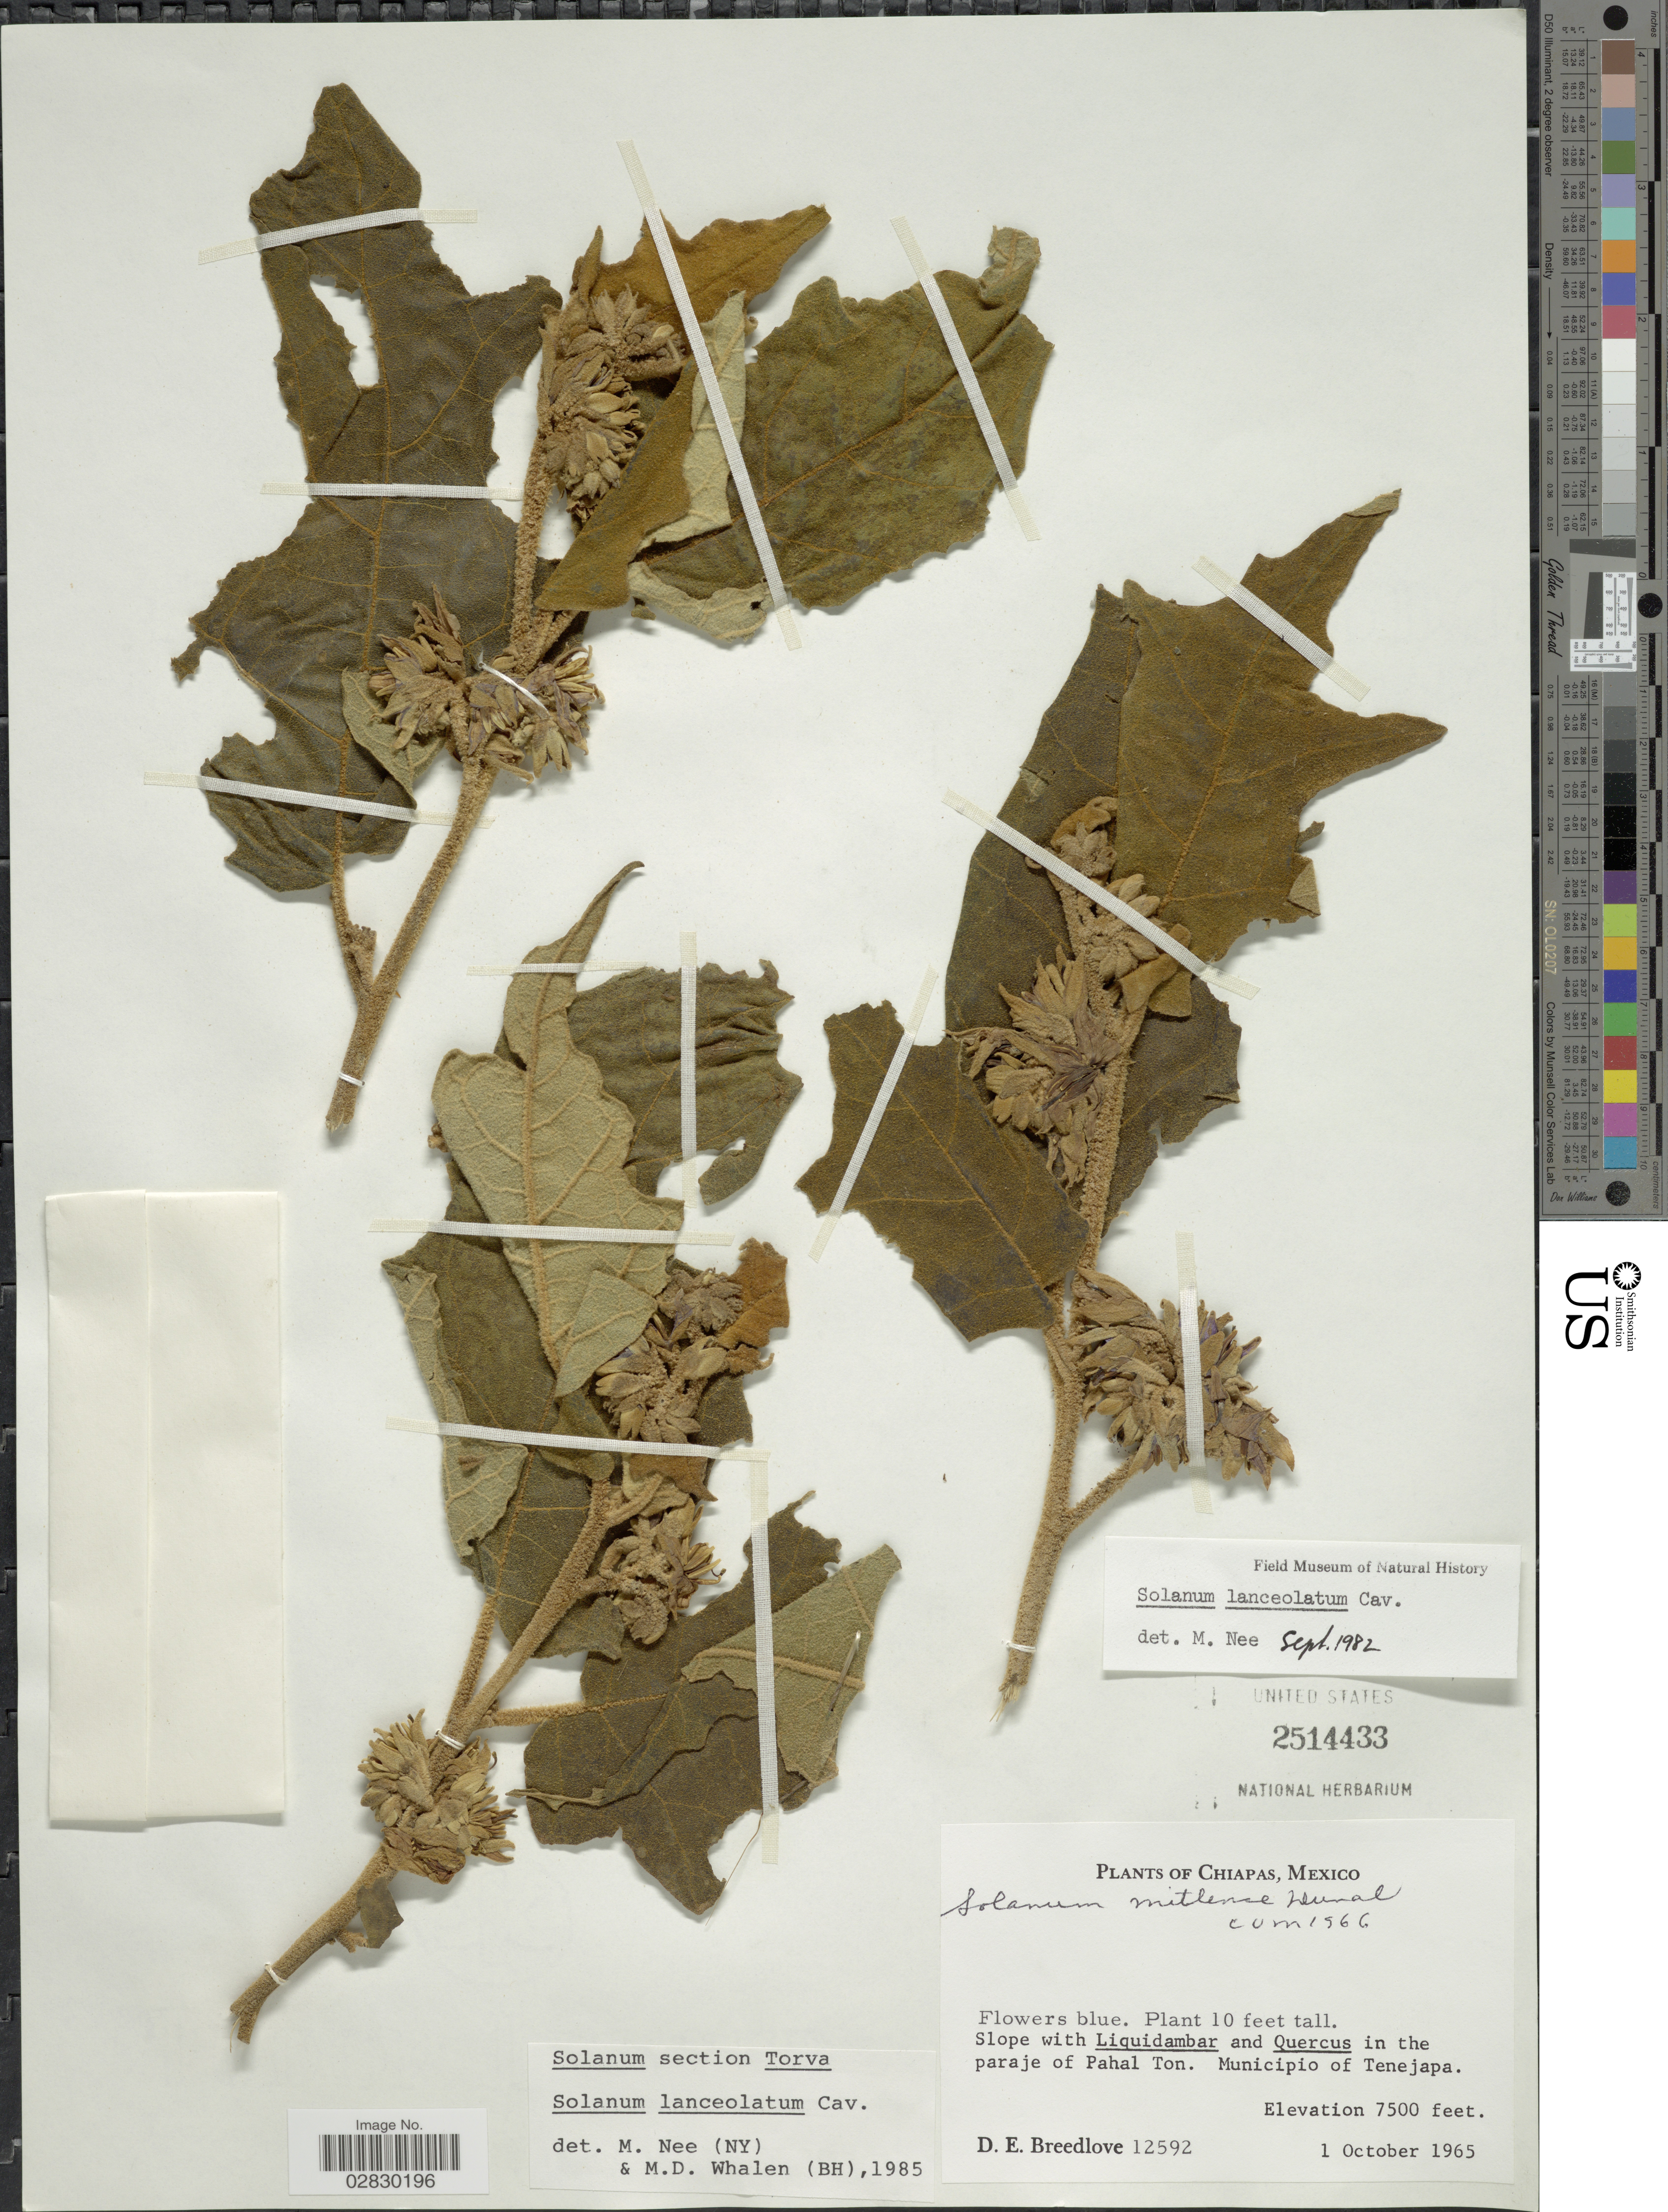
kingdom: Plantae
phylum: Tracheophyta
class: Magnoliopsida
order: Solanales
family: Solanaceae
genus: Solanum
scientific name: Solanum lanceolatum Berthault, nom. illeg.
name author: Berthault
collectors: D. E. Breedlove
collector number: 12592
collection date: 1965-10-01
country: Mexico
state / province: Chiapas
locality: In the paraje of Pahal Ton. Municipio of Tenejapa.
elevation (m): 2286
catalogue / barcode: US 2514433